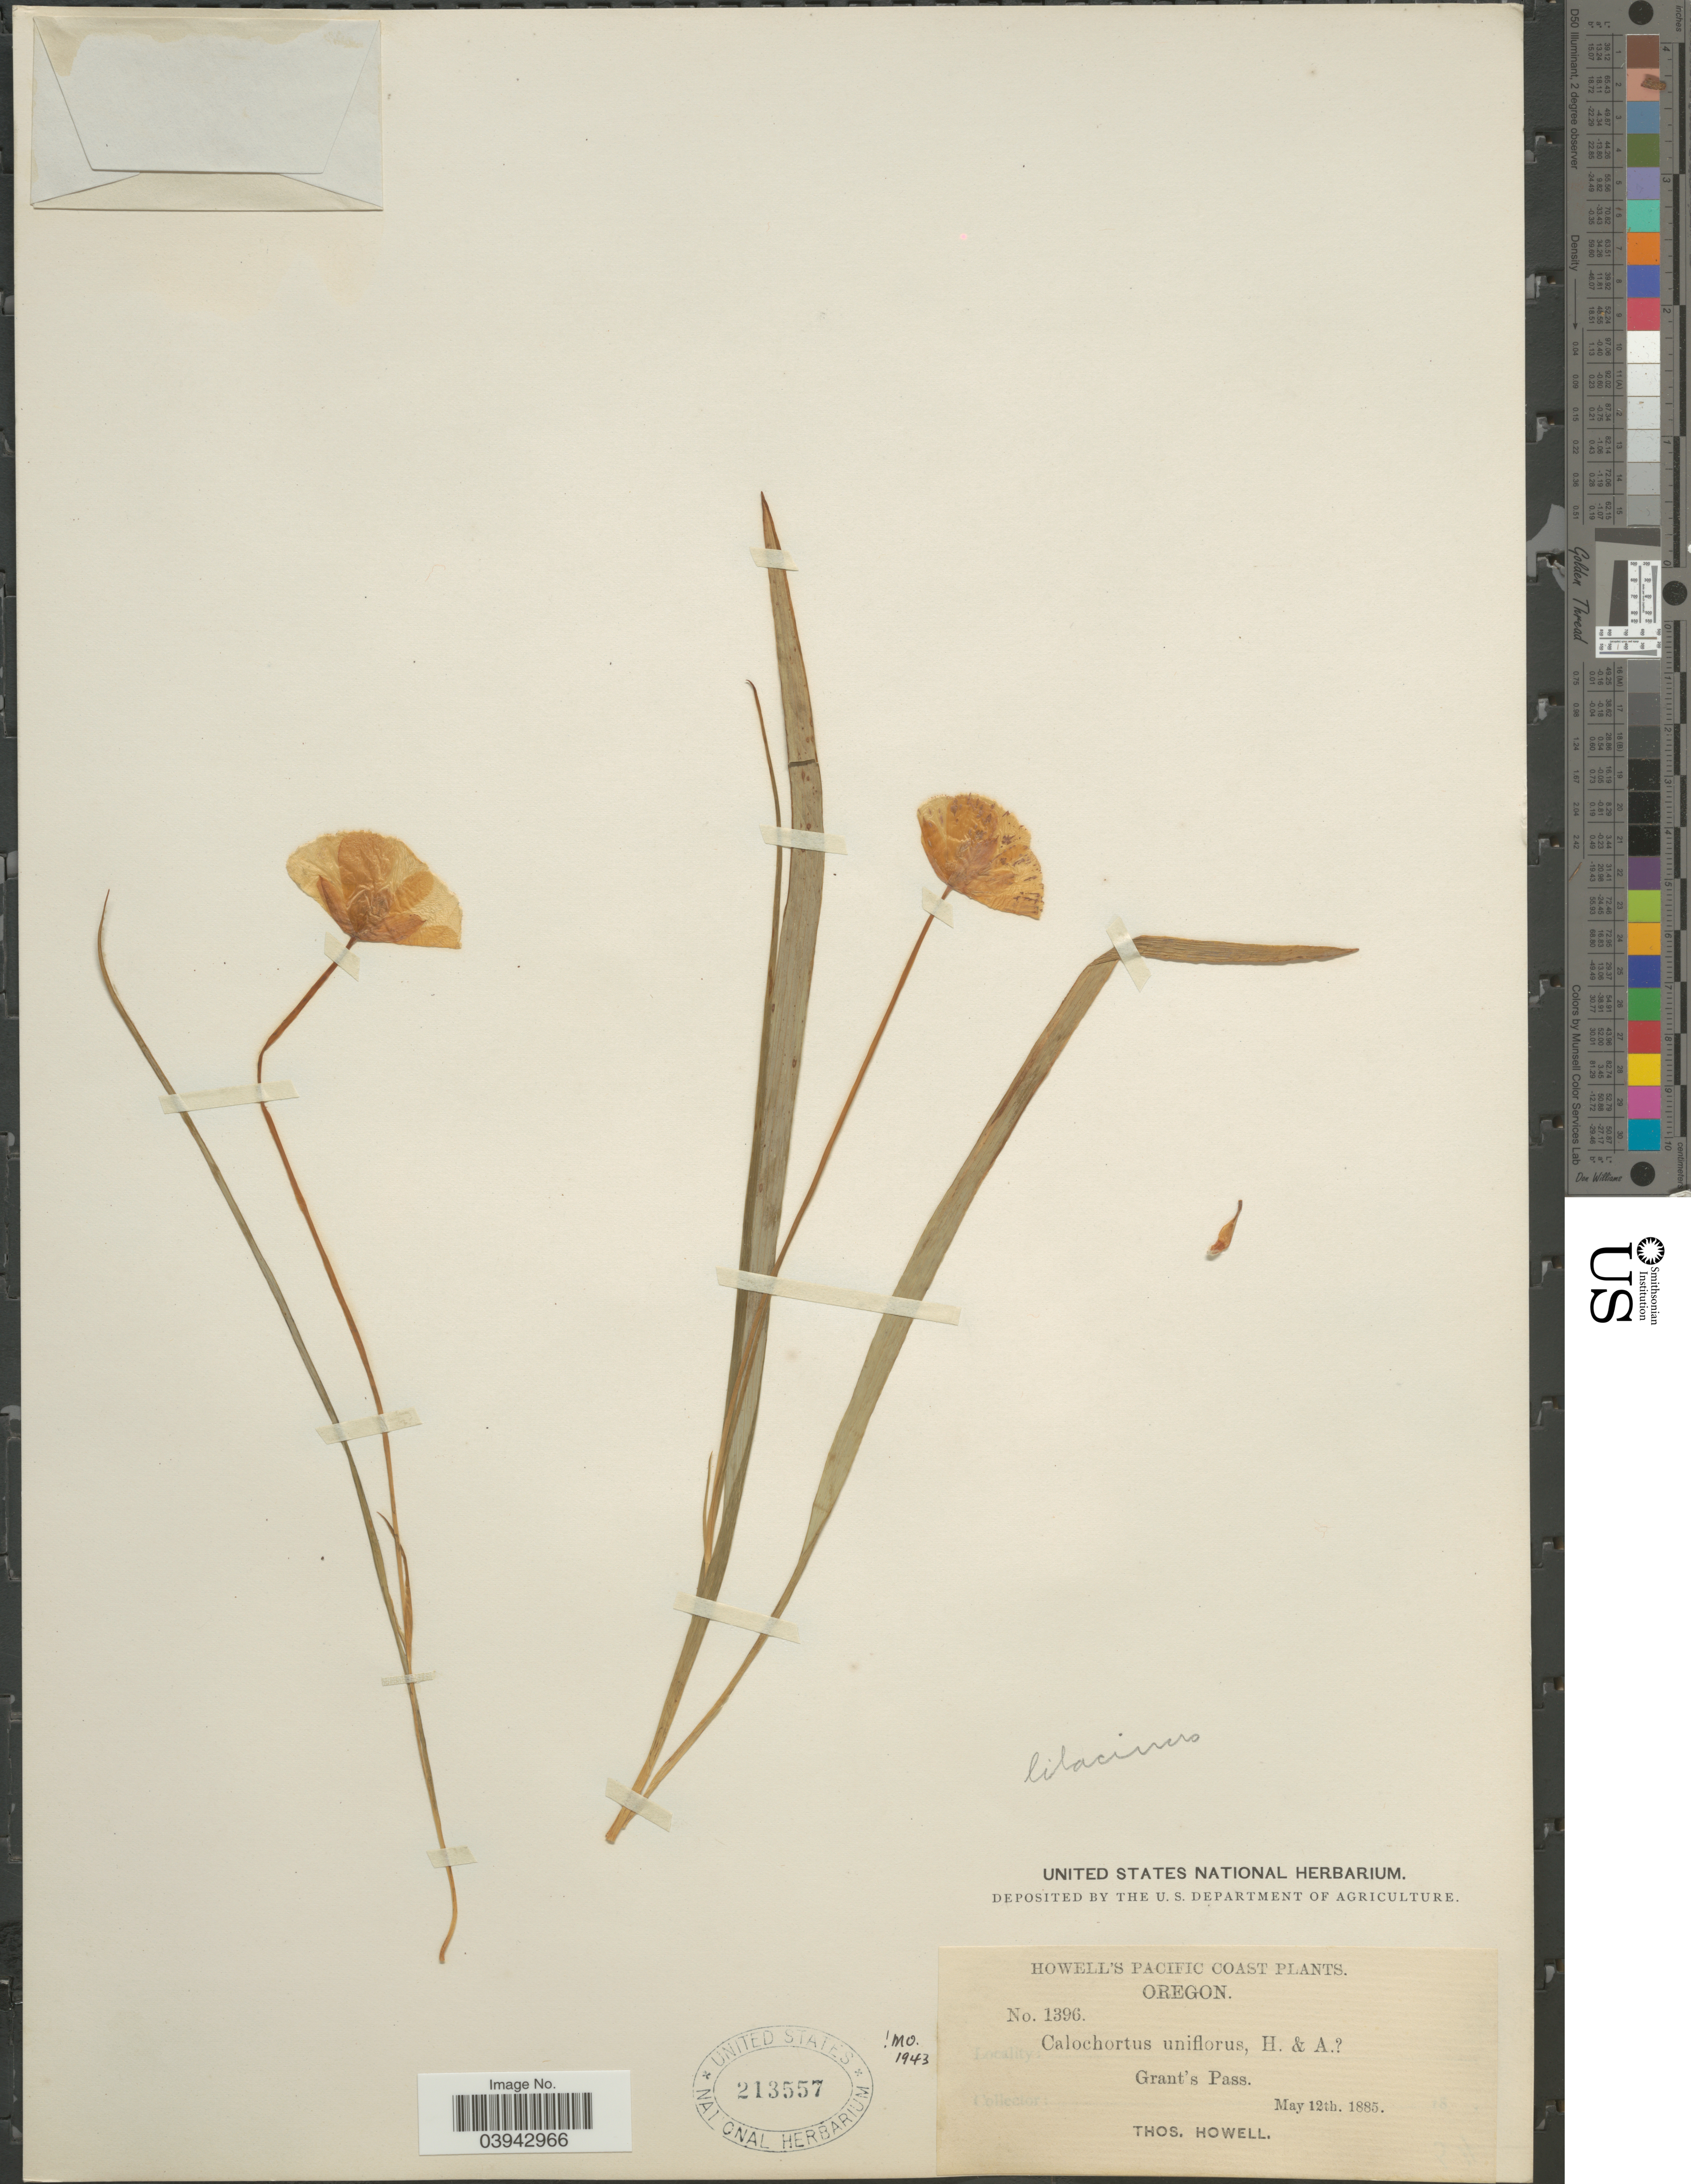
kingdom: Plantae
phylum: Tracheophyta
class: Liliopsida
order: Liliales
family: Liliaceae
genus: Calochortus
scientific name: Calochortus uniflorus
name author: Hook. & Arn.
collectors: T. Howell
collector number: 1396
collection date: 1885-05-12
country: United States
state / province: Oregon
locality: Pacific Coast. Grant's Pass.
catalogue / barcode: US 213557